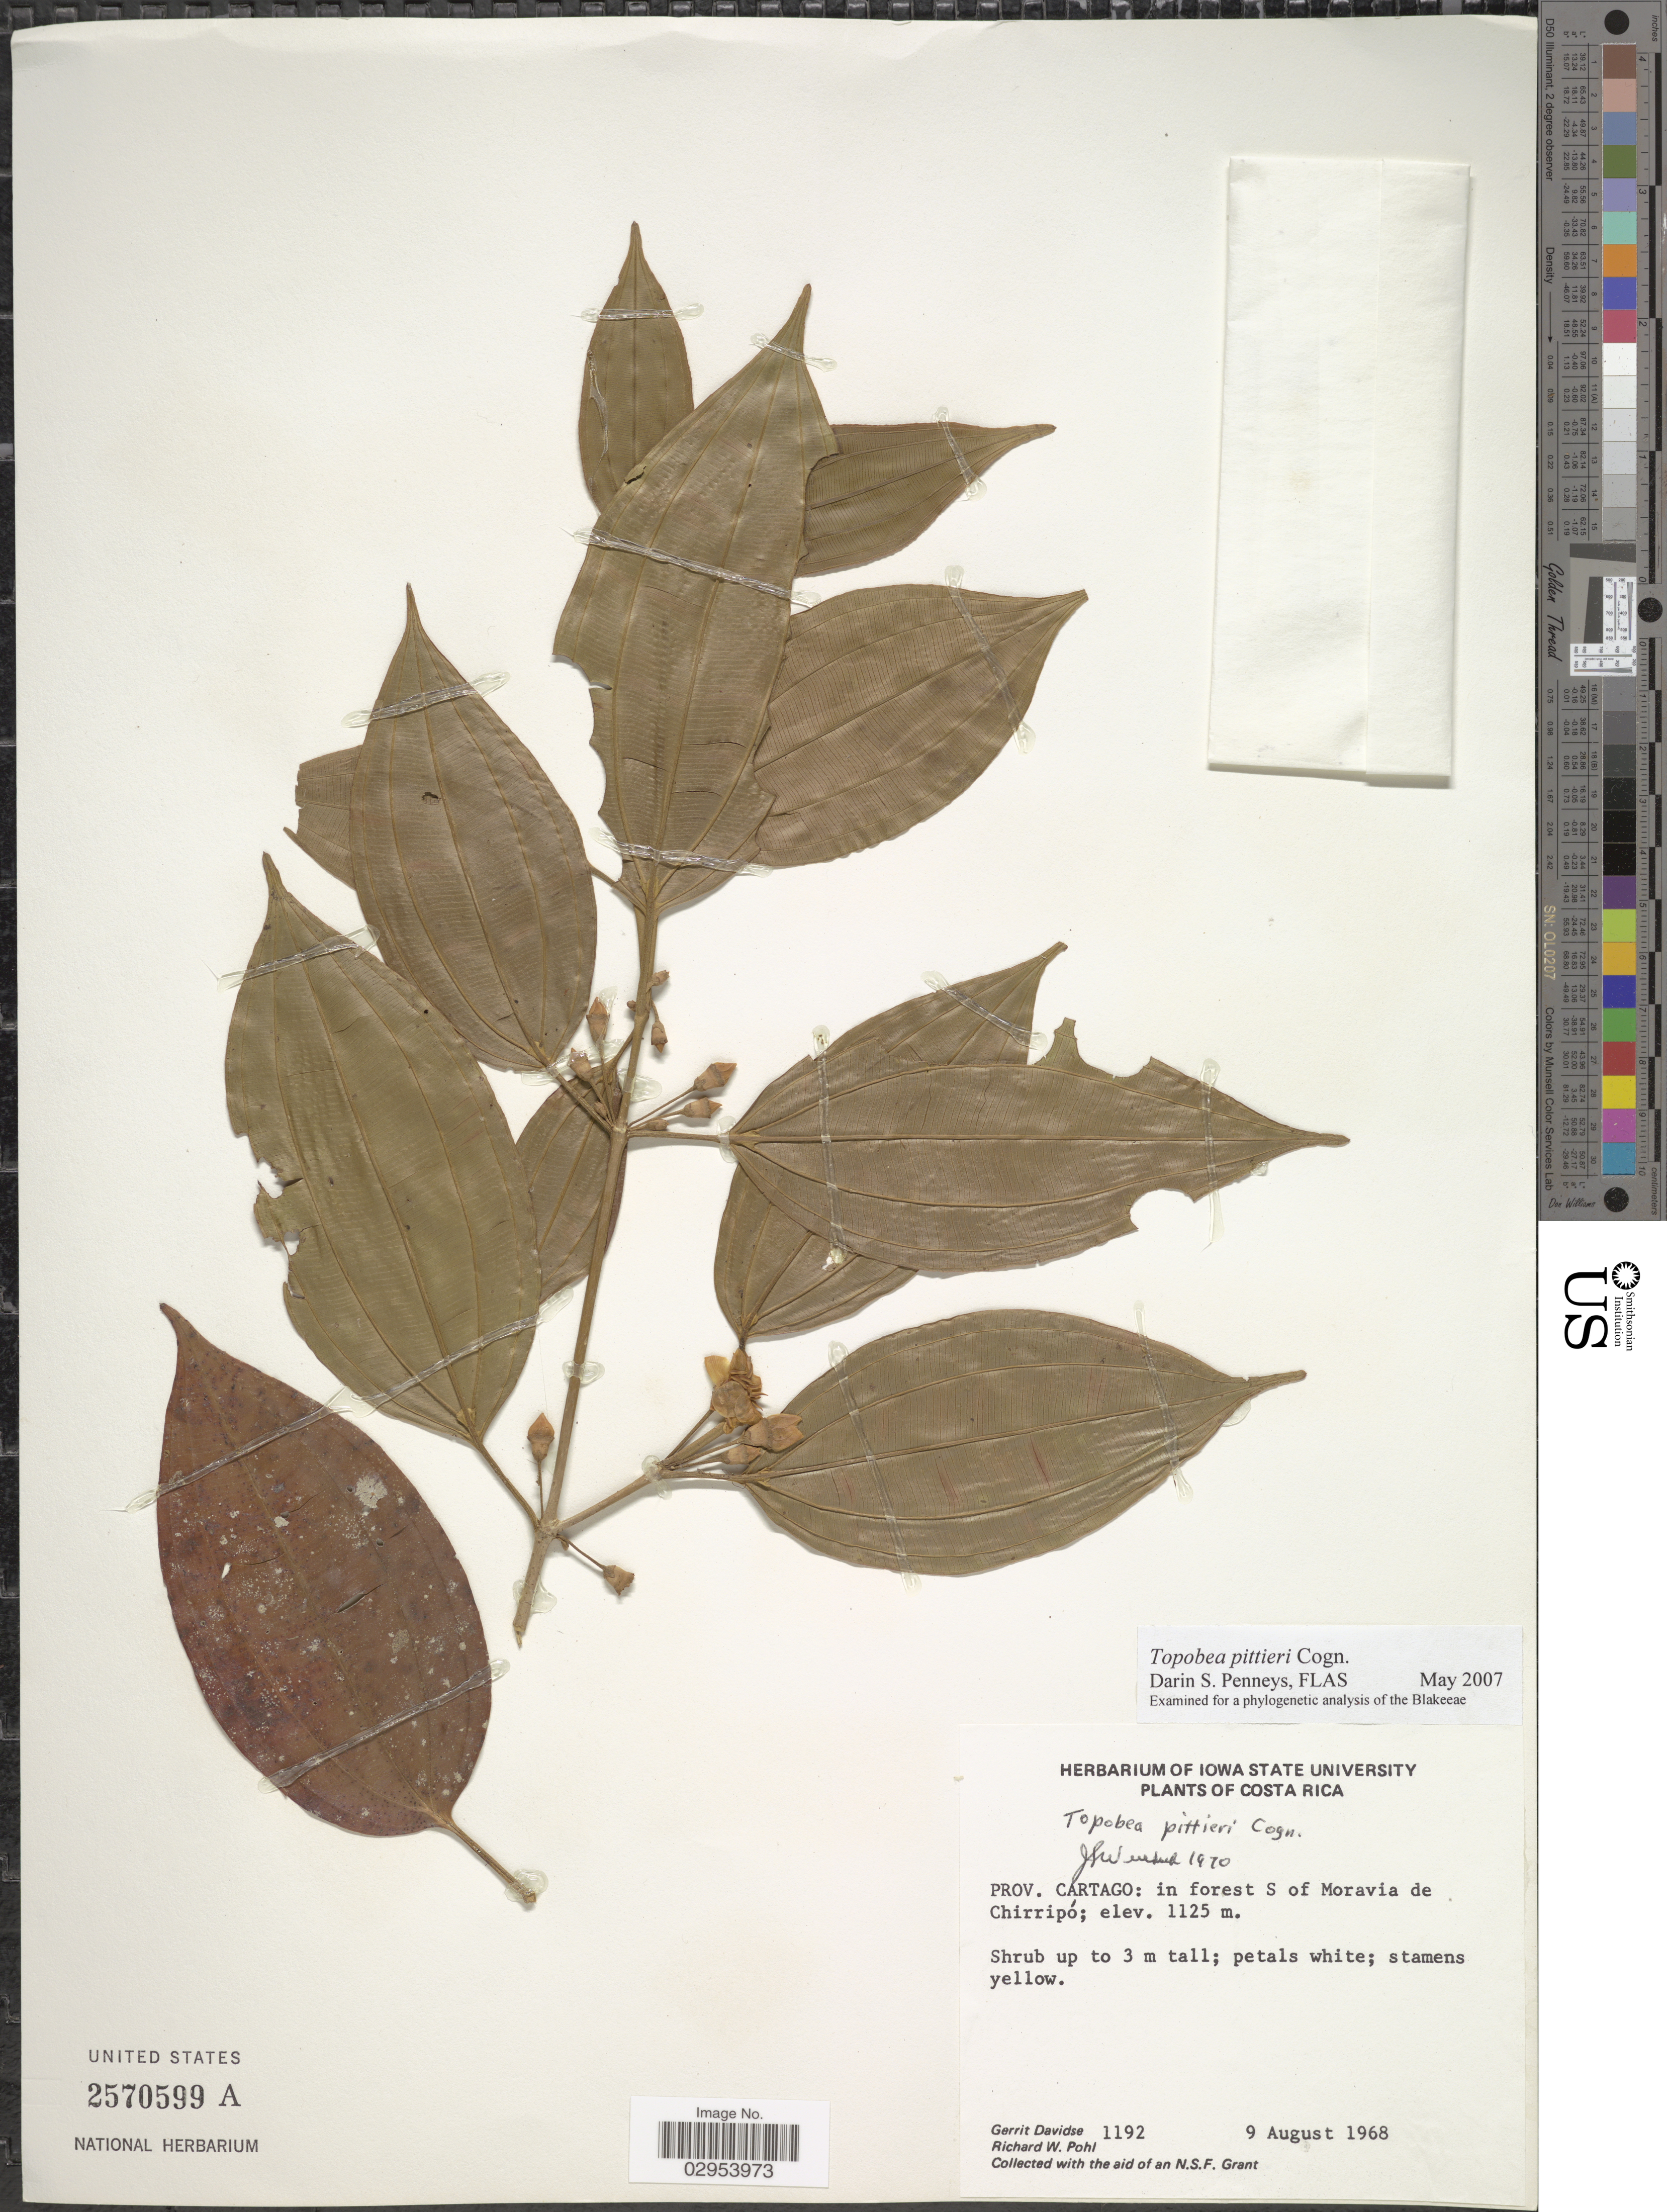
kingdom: Plantae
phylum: Tracheophyta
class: Magnoliopsida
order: Myrtales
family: Melastomataceae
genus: Topobea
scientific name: Topobea pittieri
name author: Cogn.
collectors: G. Davidse & R. W. Pohl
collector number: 1192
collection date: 1968-08-09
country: Costa Rica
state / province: Cartago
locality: In forest S of Moravia de Chirripo.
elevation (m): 1125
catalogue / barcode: US 2570599A